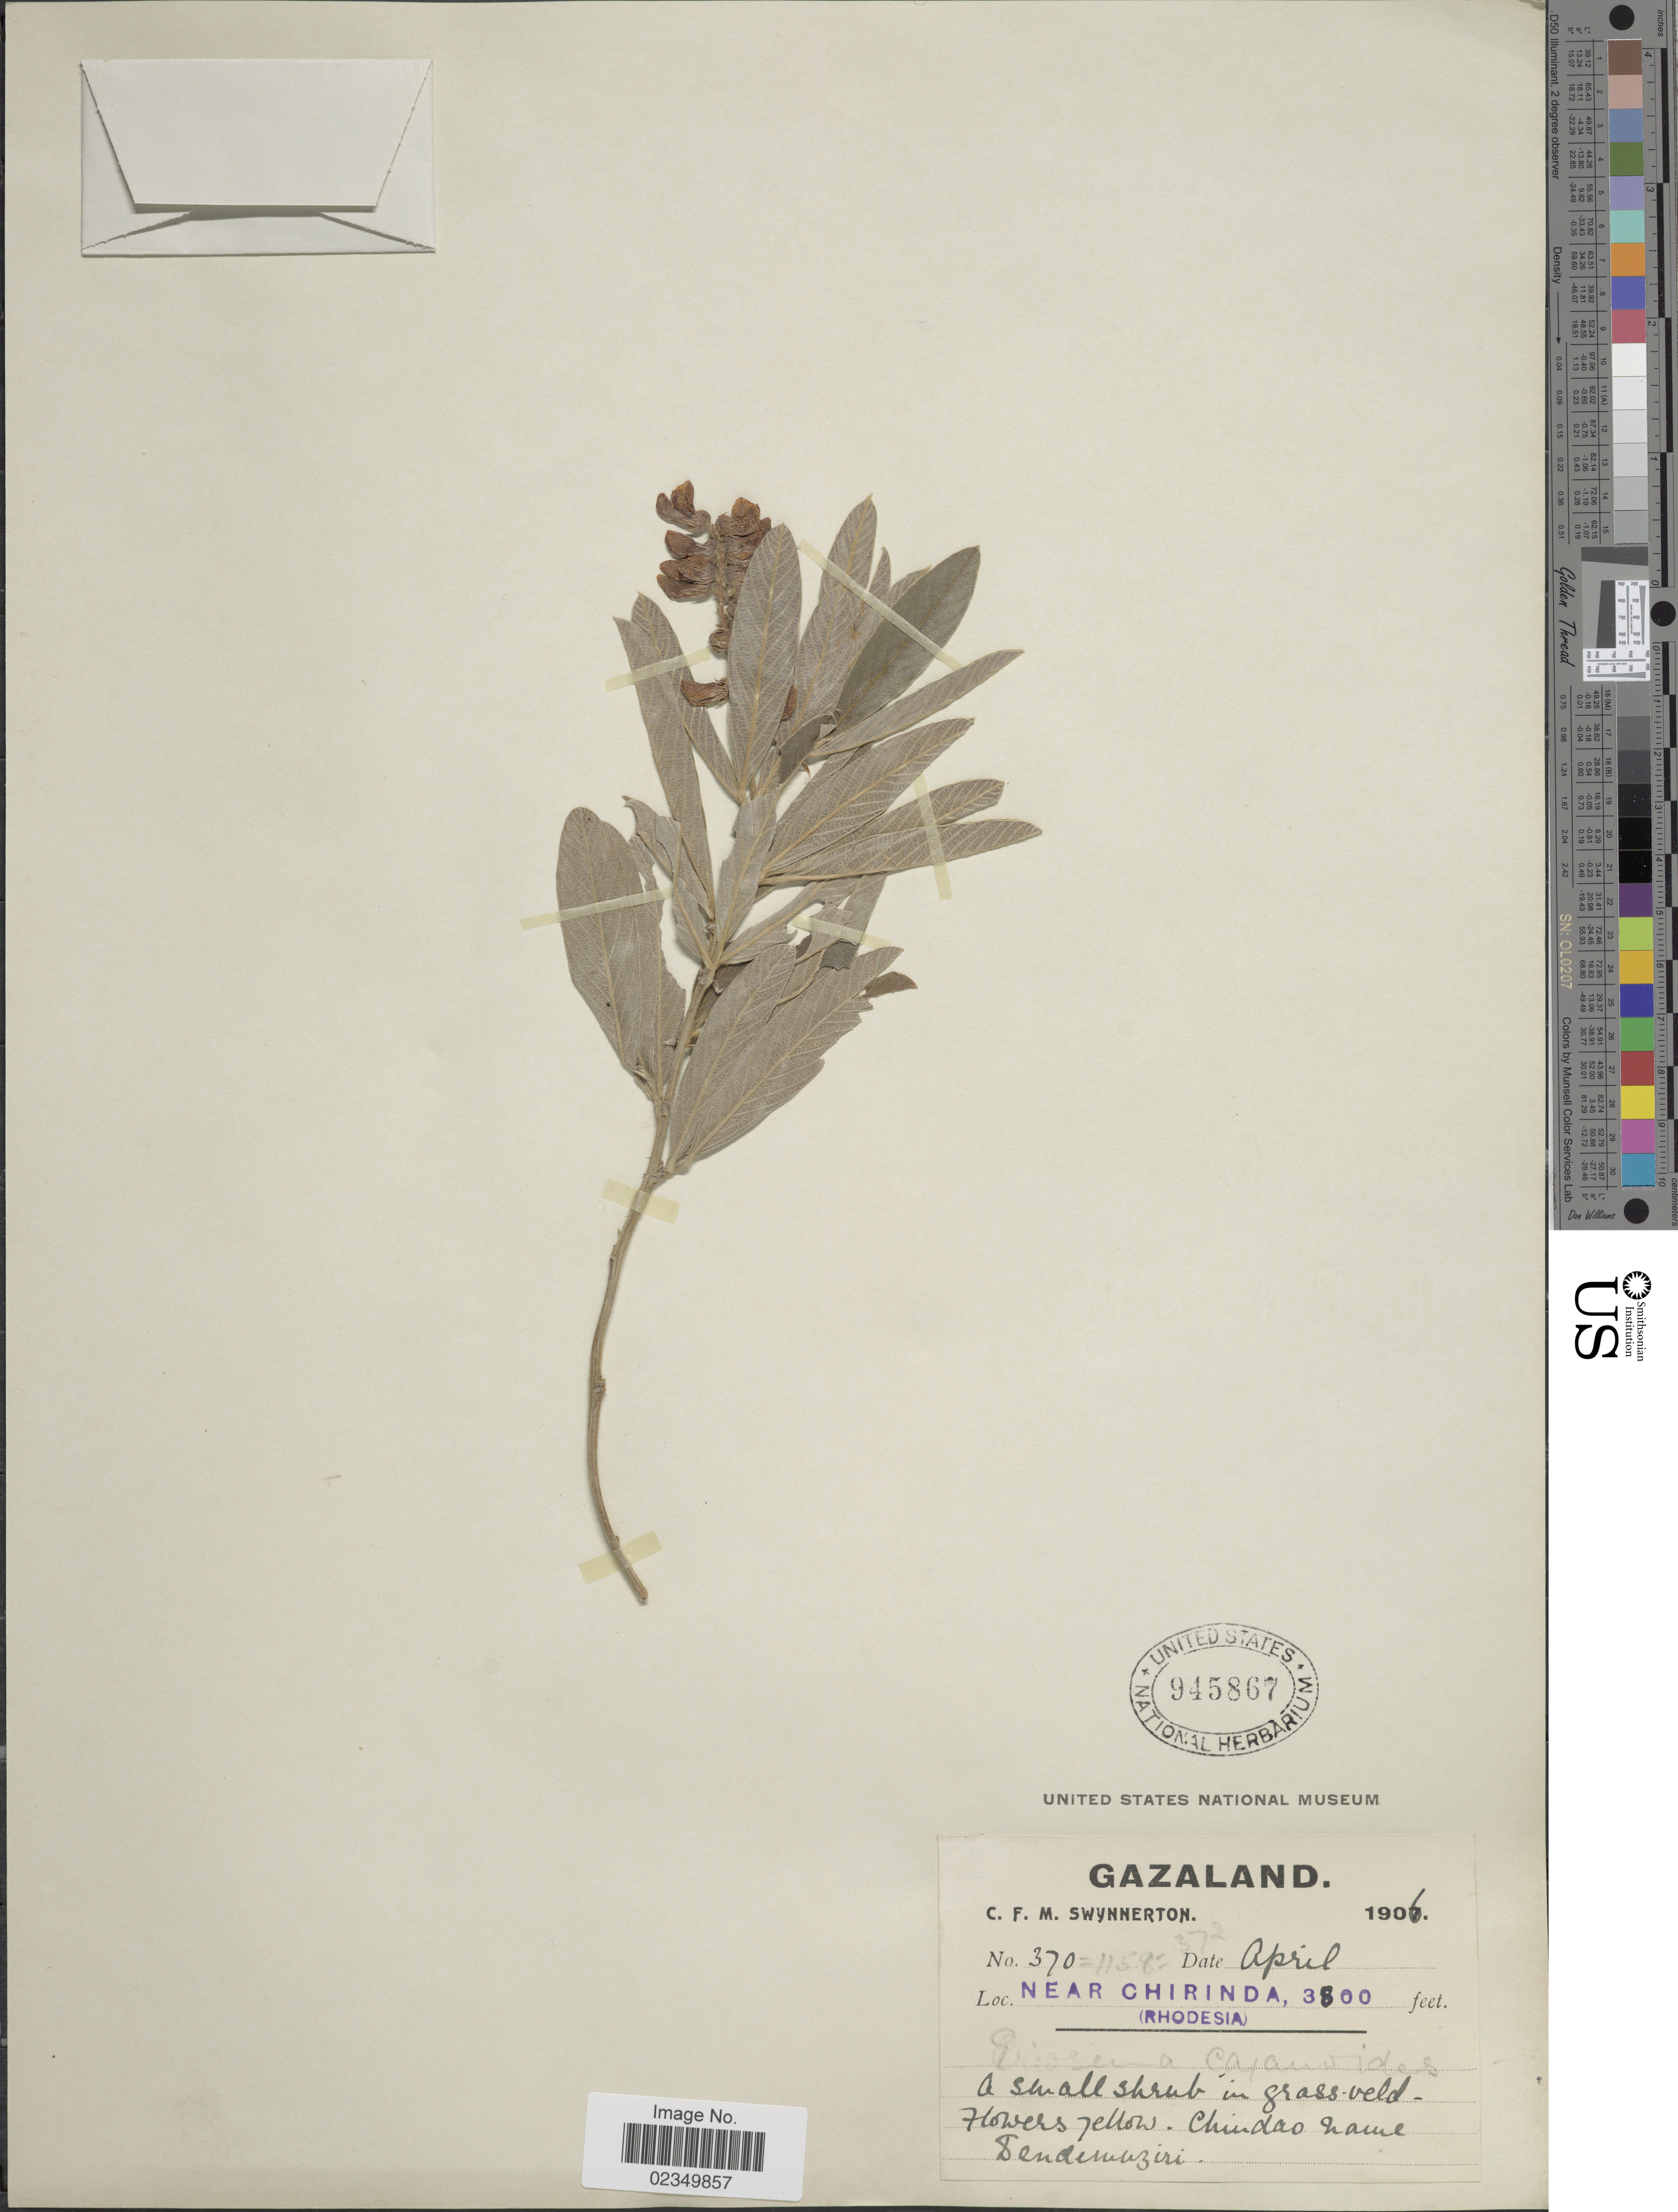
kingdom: Plantae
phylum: Tracheophyta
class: Magnoliopsida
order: Fabales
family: Fabaceae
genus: Eriosema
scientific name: Eriosema cajanoides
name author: (Guill. & Perr.) Hook. f.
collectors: C. Swynnerton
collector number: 370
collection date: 1906-04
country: Zimbabwe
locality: Gazaland, Near Chirinda (Rhodesia)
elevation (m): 1158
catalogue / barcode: US 945867